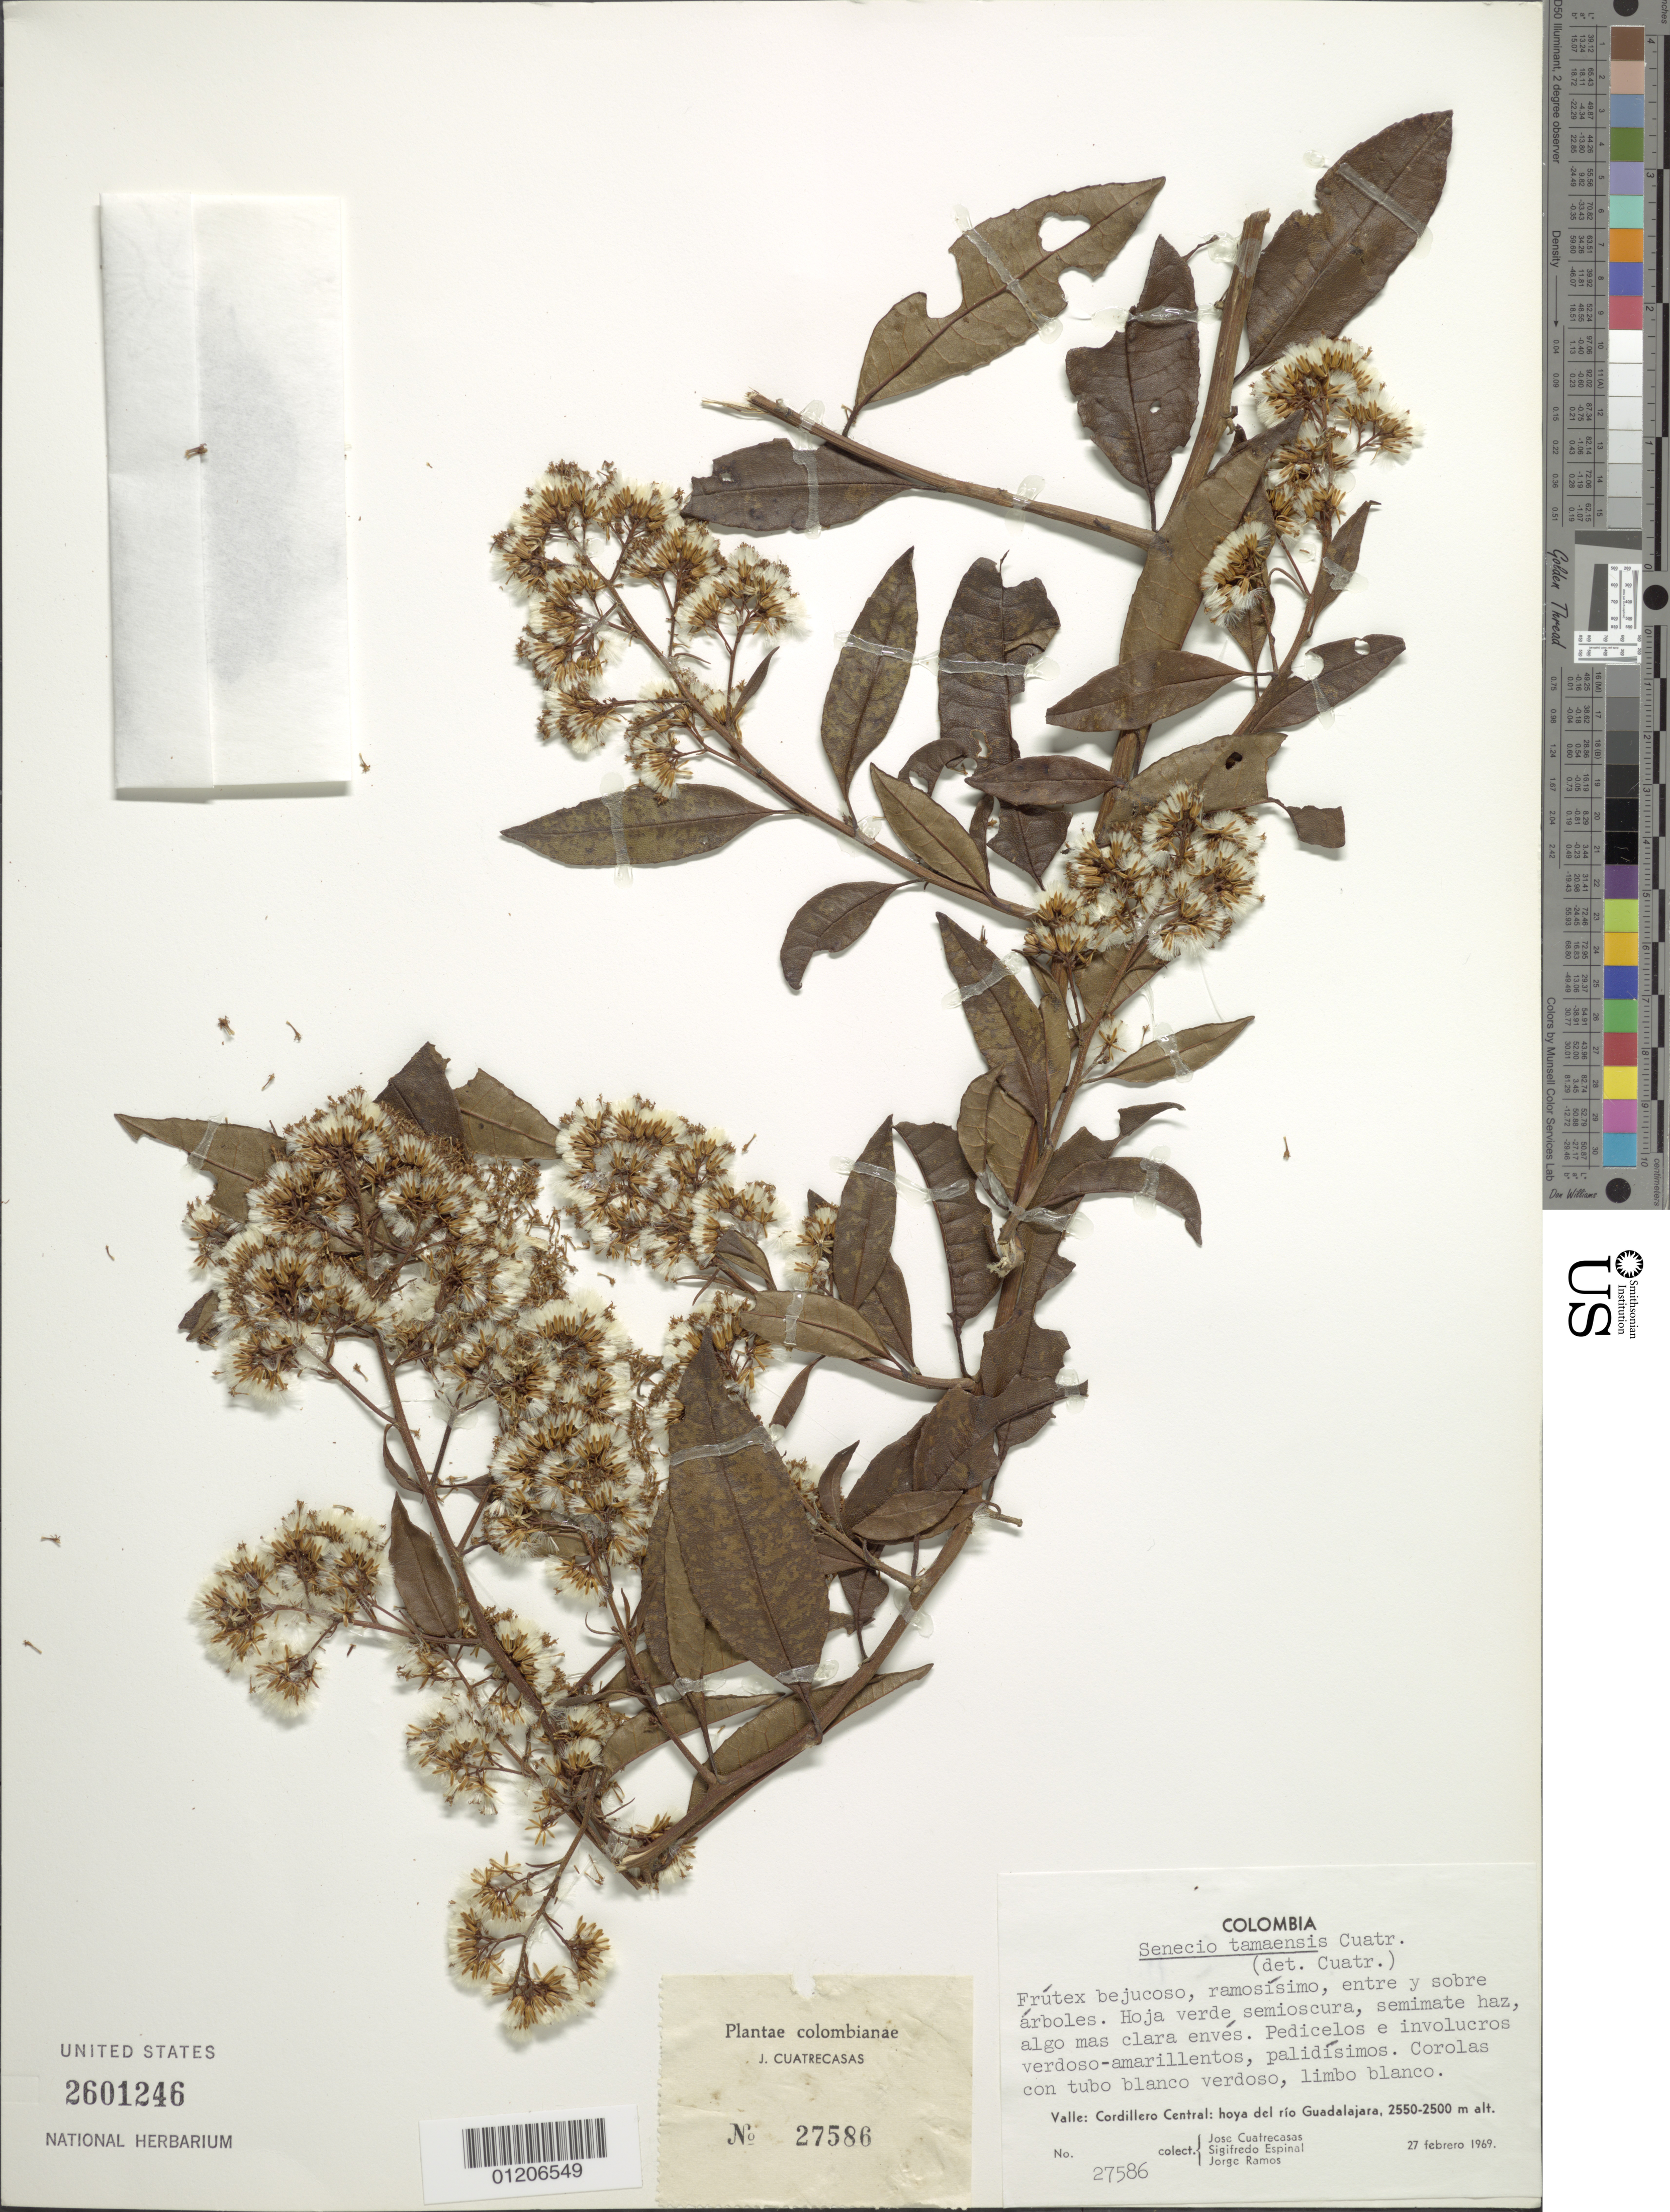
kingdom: Plantae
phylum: Tracheophyta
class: Magnoliopsida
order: Asterales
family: Asteraceae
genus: Pentacalia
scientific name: Pentacalia trianae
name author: (Klatt) Cuatrec.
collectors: J. Cuatrecasas, L. S. Espinal & J. Ramos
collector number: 27586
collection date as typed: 27 February 1969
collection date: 1969-02-27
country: Colombia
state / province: Valle del Cauca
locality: Cordillera Central, hoya del Río Guadalajara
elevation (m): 2500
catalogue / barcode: US 2601246